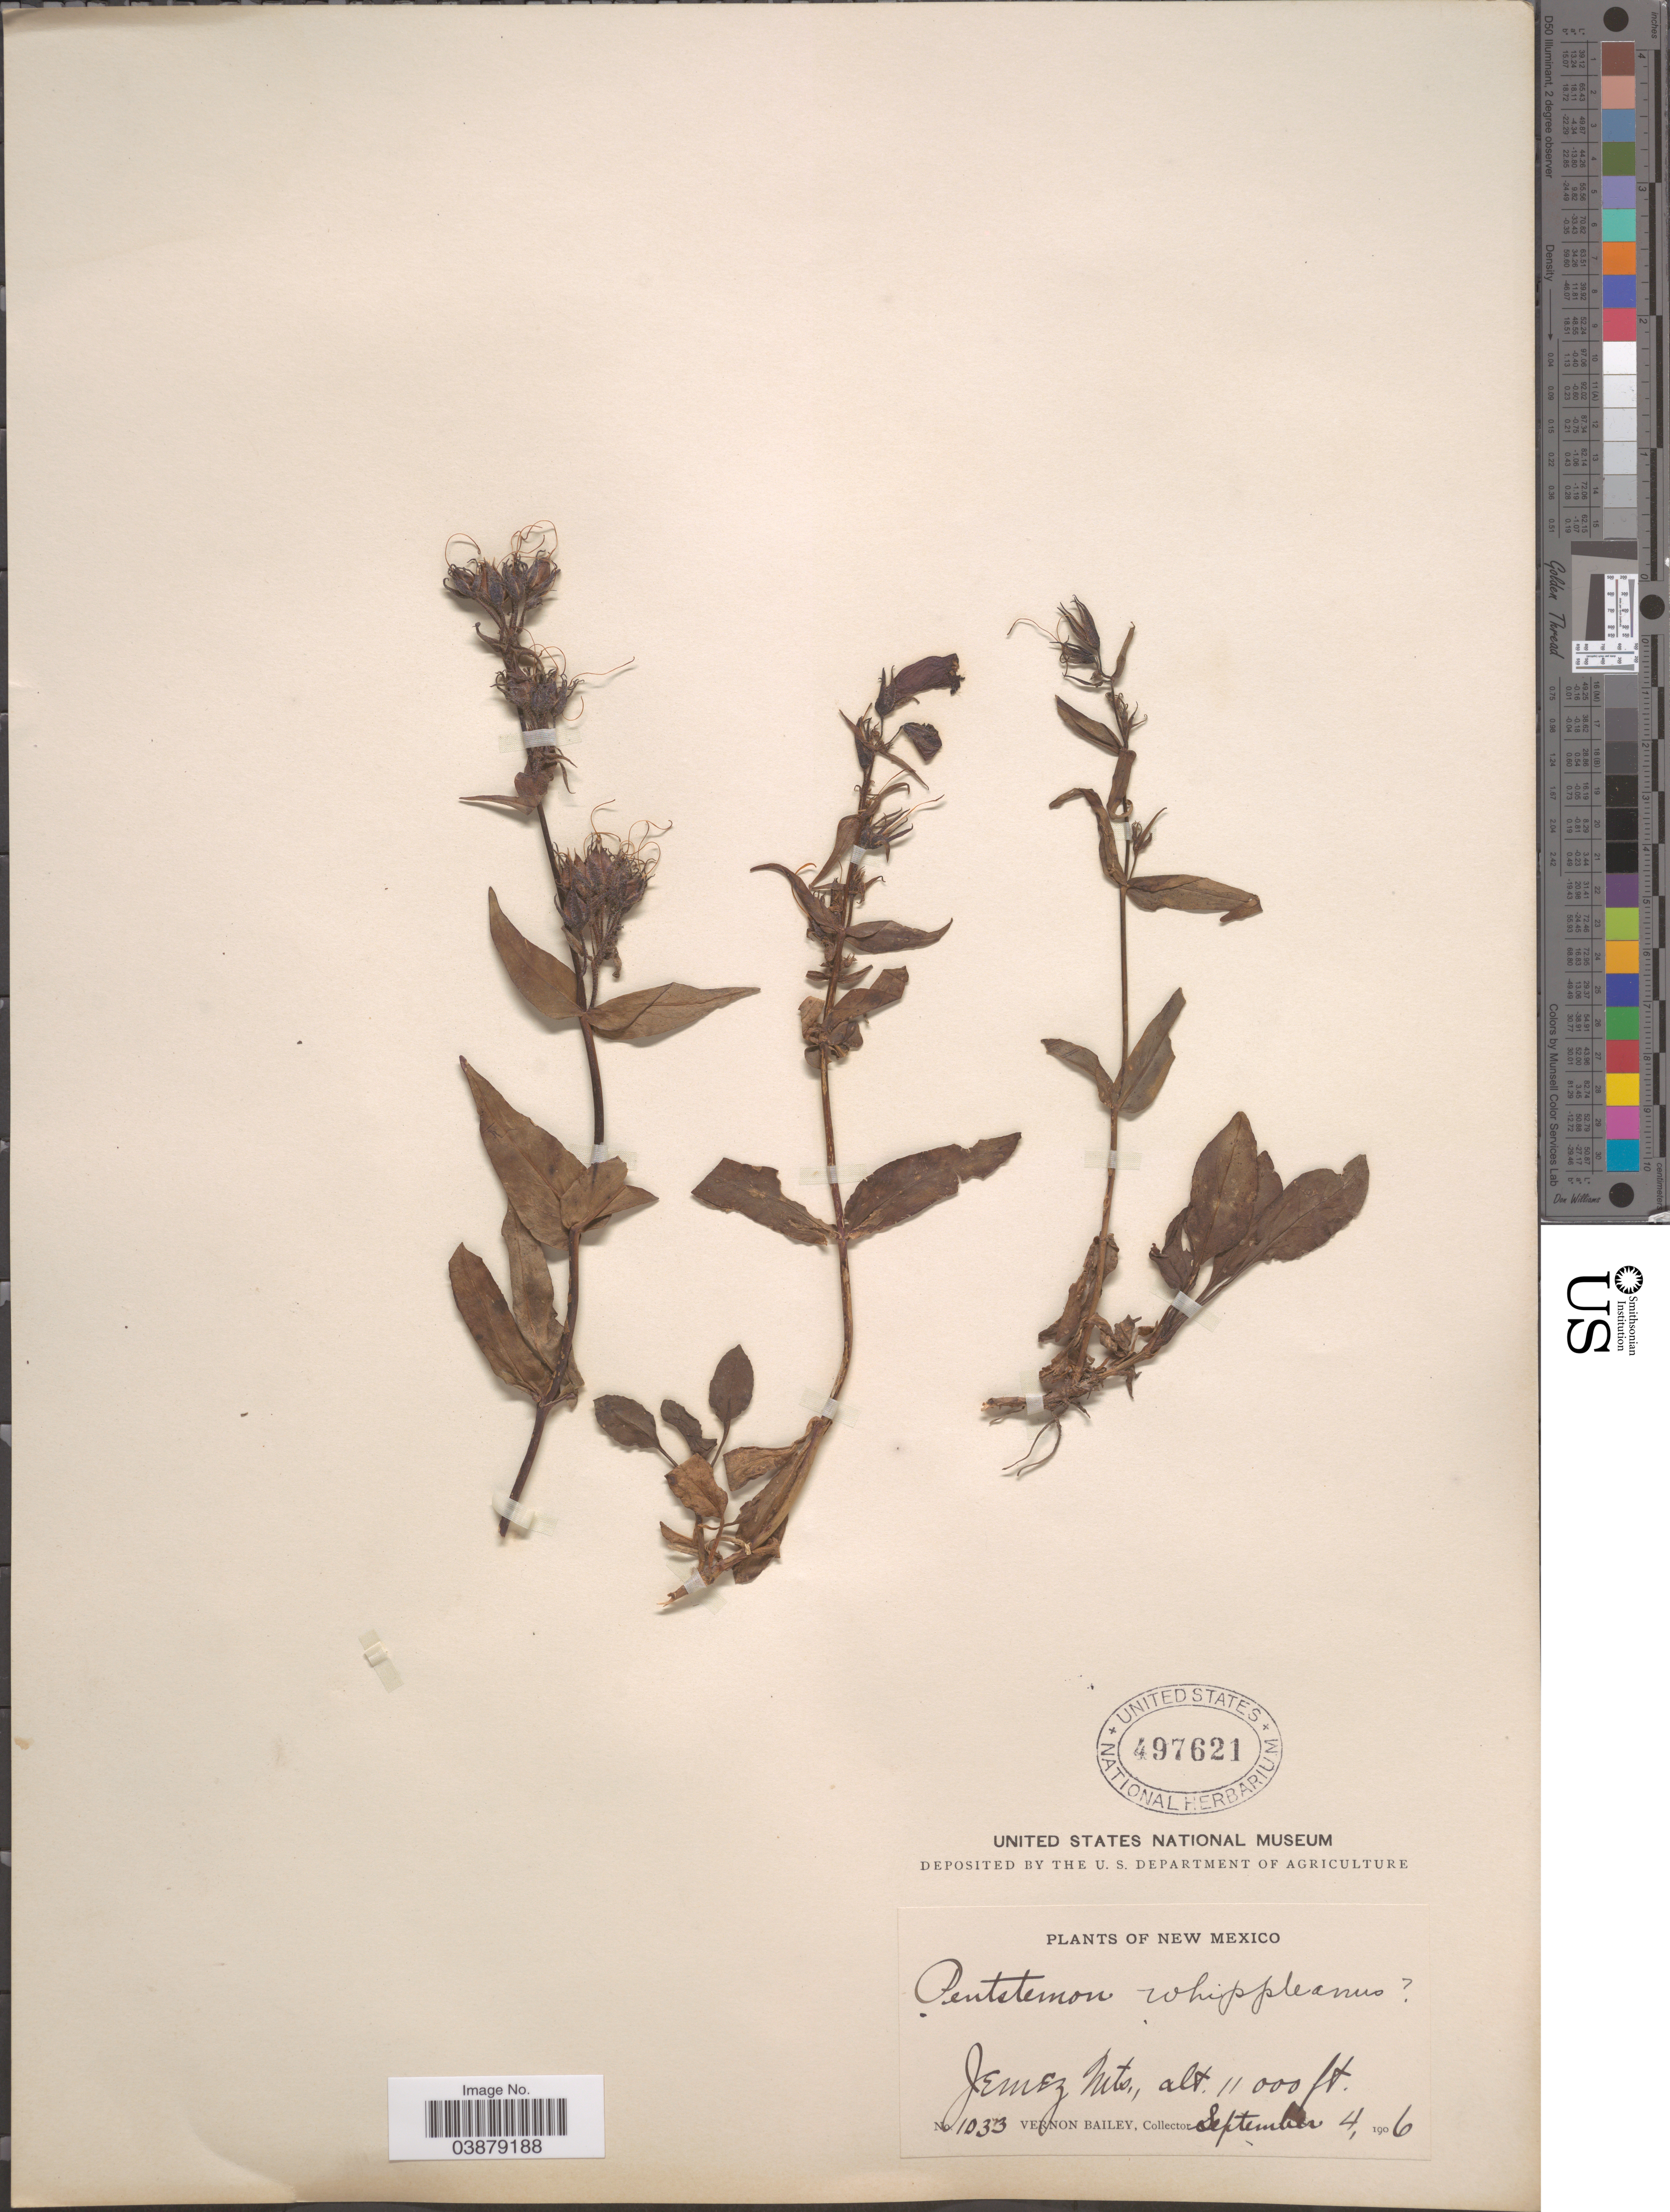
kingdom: Plantae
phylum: Tracheophyta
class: Magnoliopsida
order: Lamiales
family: Plantaginaceae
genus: Penstemon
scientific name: Penstemon whippleanus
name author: A. Gray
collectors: V. O. Bailey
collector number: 1033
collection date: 1906-09-04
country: United States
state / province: New Mexico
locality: Jemez Mts.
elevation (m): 3353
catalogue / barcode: US 497621